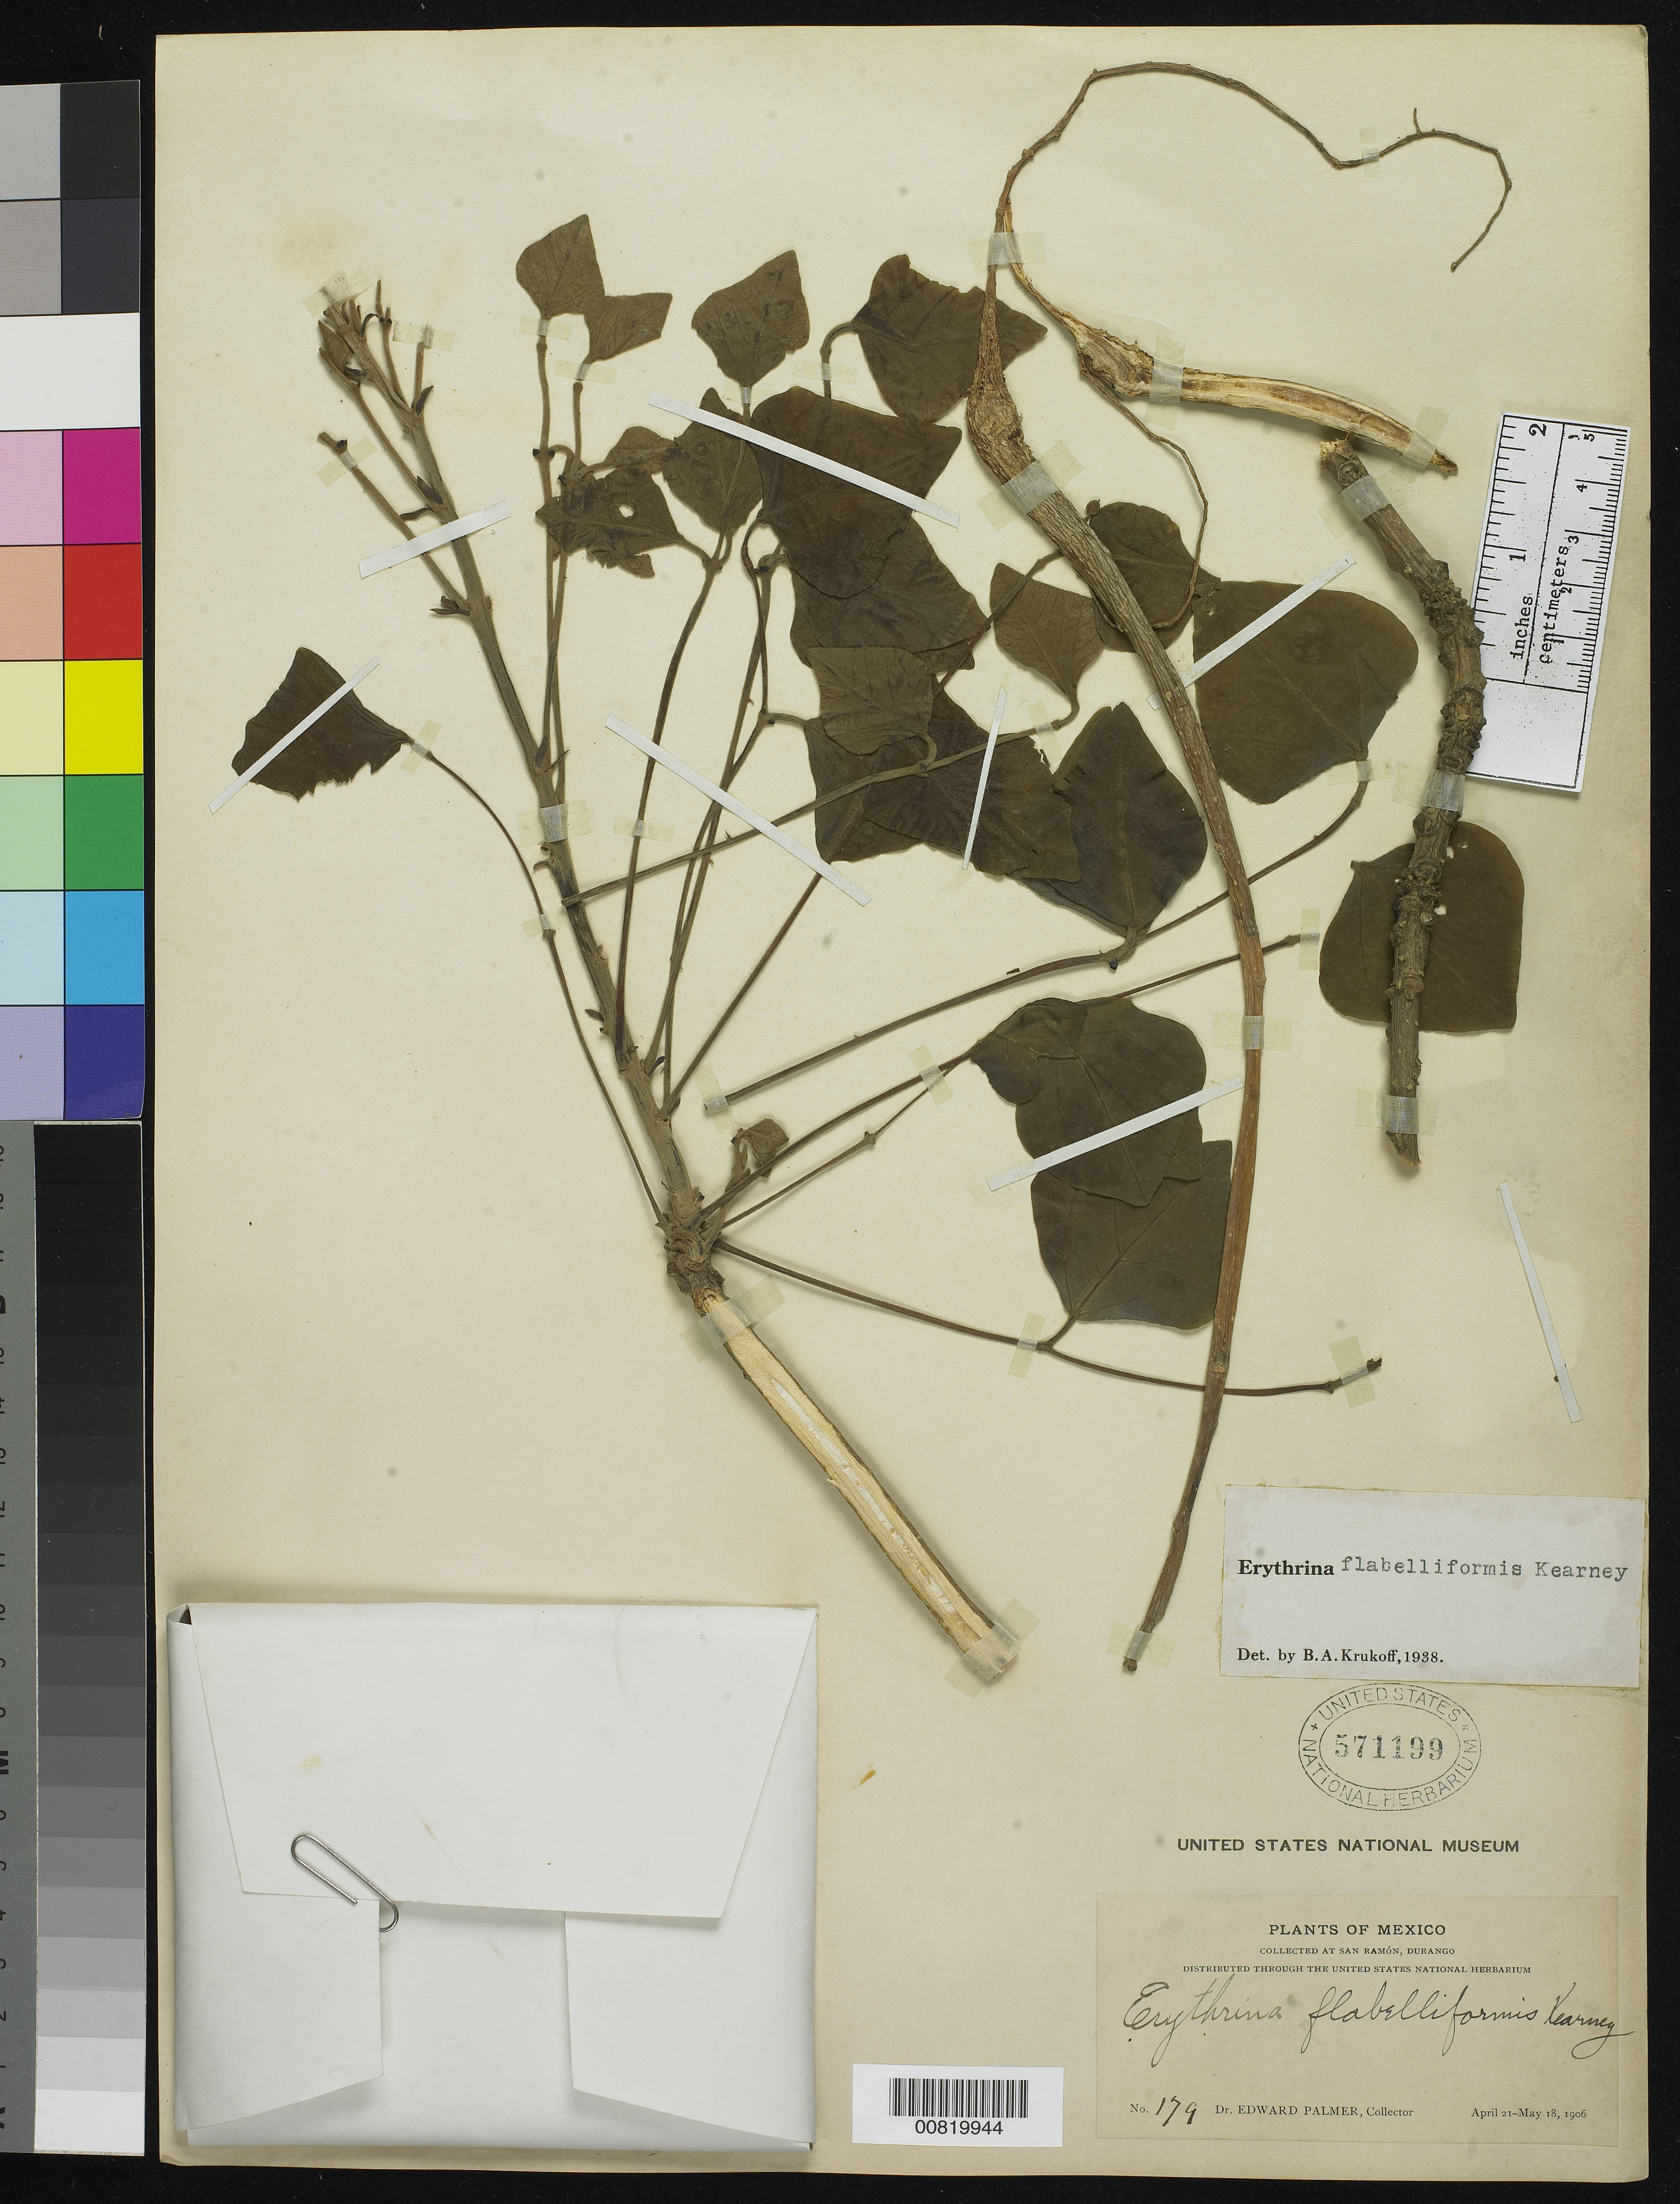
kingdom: Plantae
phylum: Tracheophyta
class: Magnoliopsida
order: Fabales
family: Fabaceae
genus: Erythrina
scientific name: Erythrina flabelliformis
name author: Kearney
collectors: E. Palmer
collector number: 179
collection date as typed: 21 Apr 1906 to 18 May 1906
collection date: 1906-04-21/1906-05-18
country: Mexico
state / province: Durango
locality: San Ramón, Durango.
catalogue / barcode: US 571199